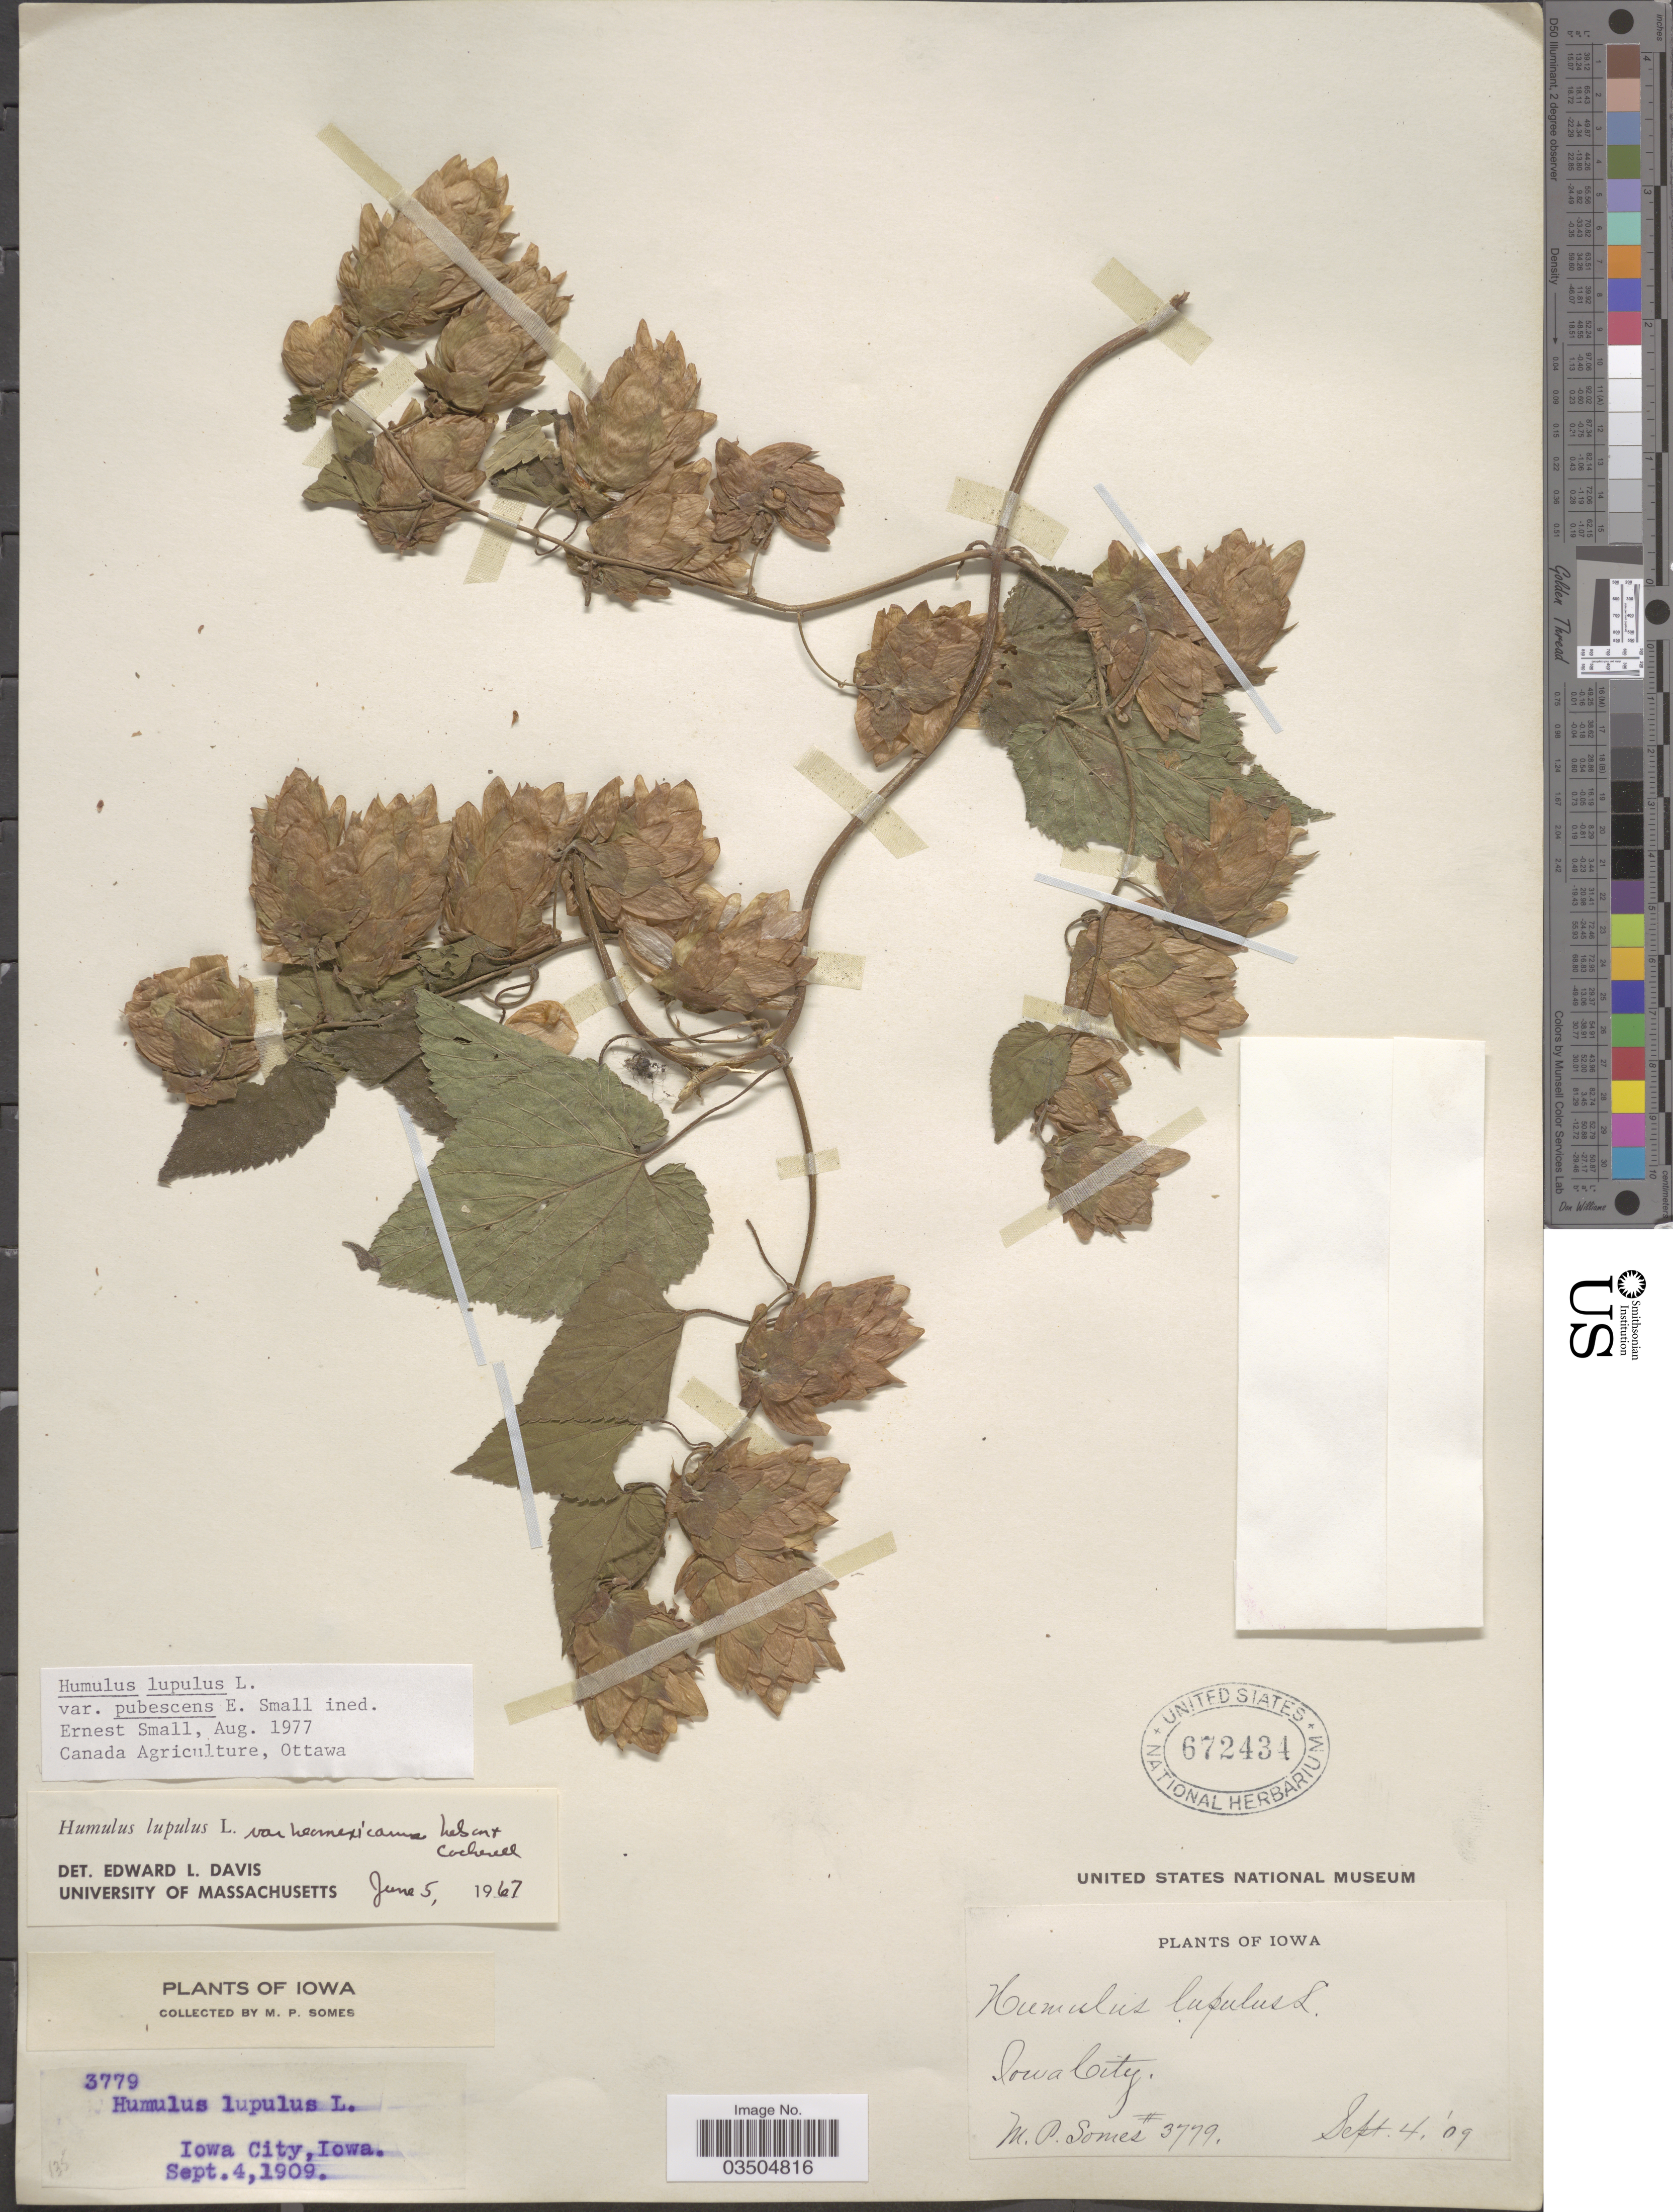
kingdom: Plantae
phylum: Tracheophyta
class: Magnoliopsida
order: Rosales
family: Cannabaceae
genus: Humulus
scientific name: Humulus pubescens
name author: (Small) Tembrock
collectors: M. Somes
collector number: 3779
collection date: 1909-09-04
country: United States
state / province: Iowa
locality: Iowa City.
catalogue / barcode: US 672434